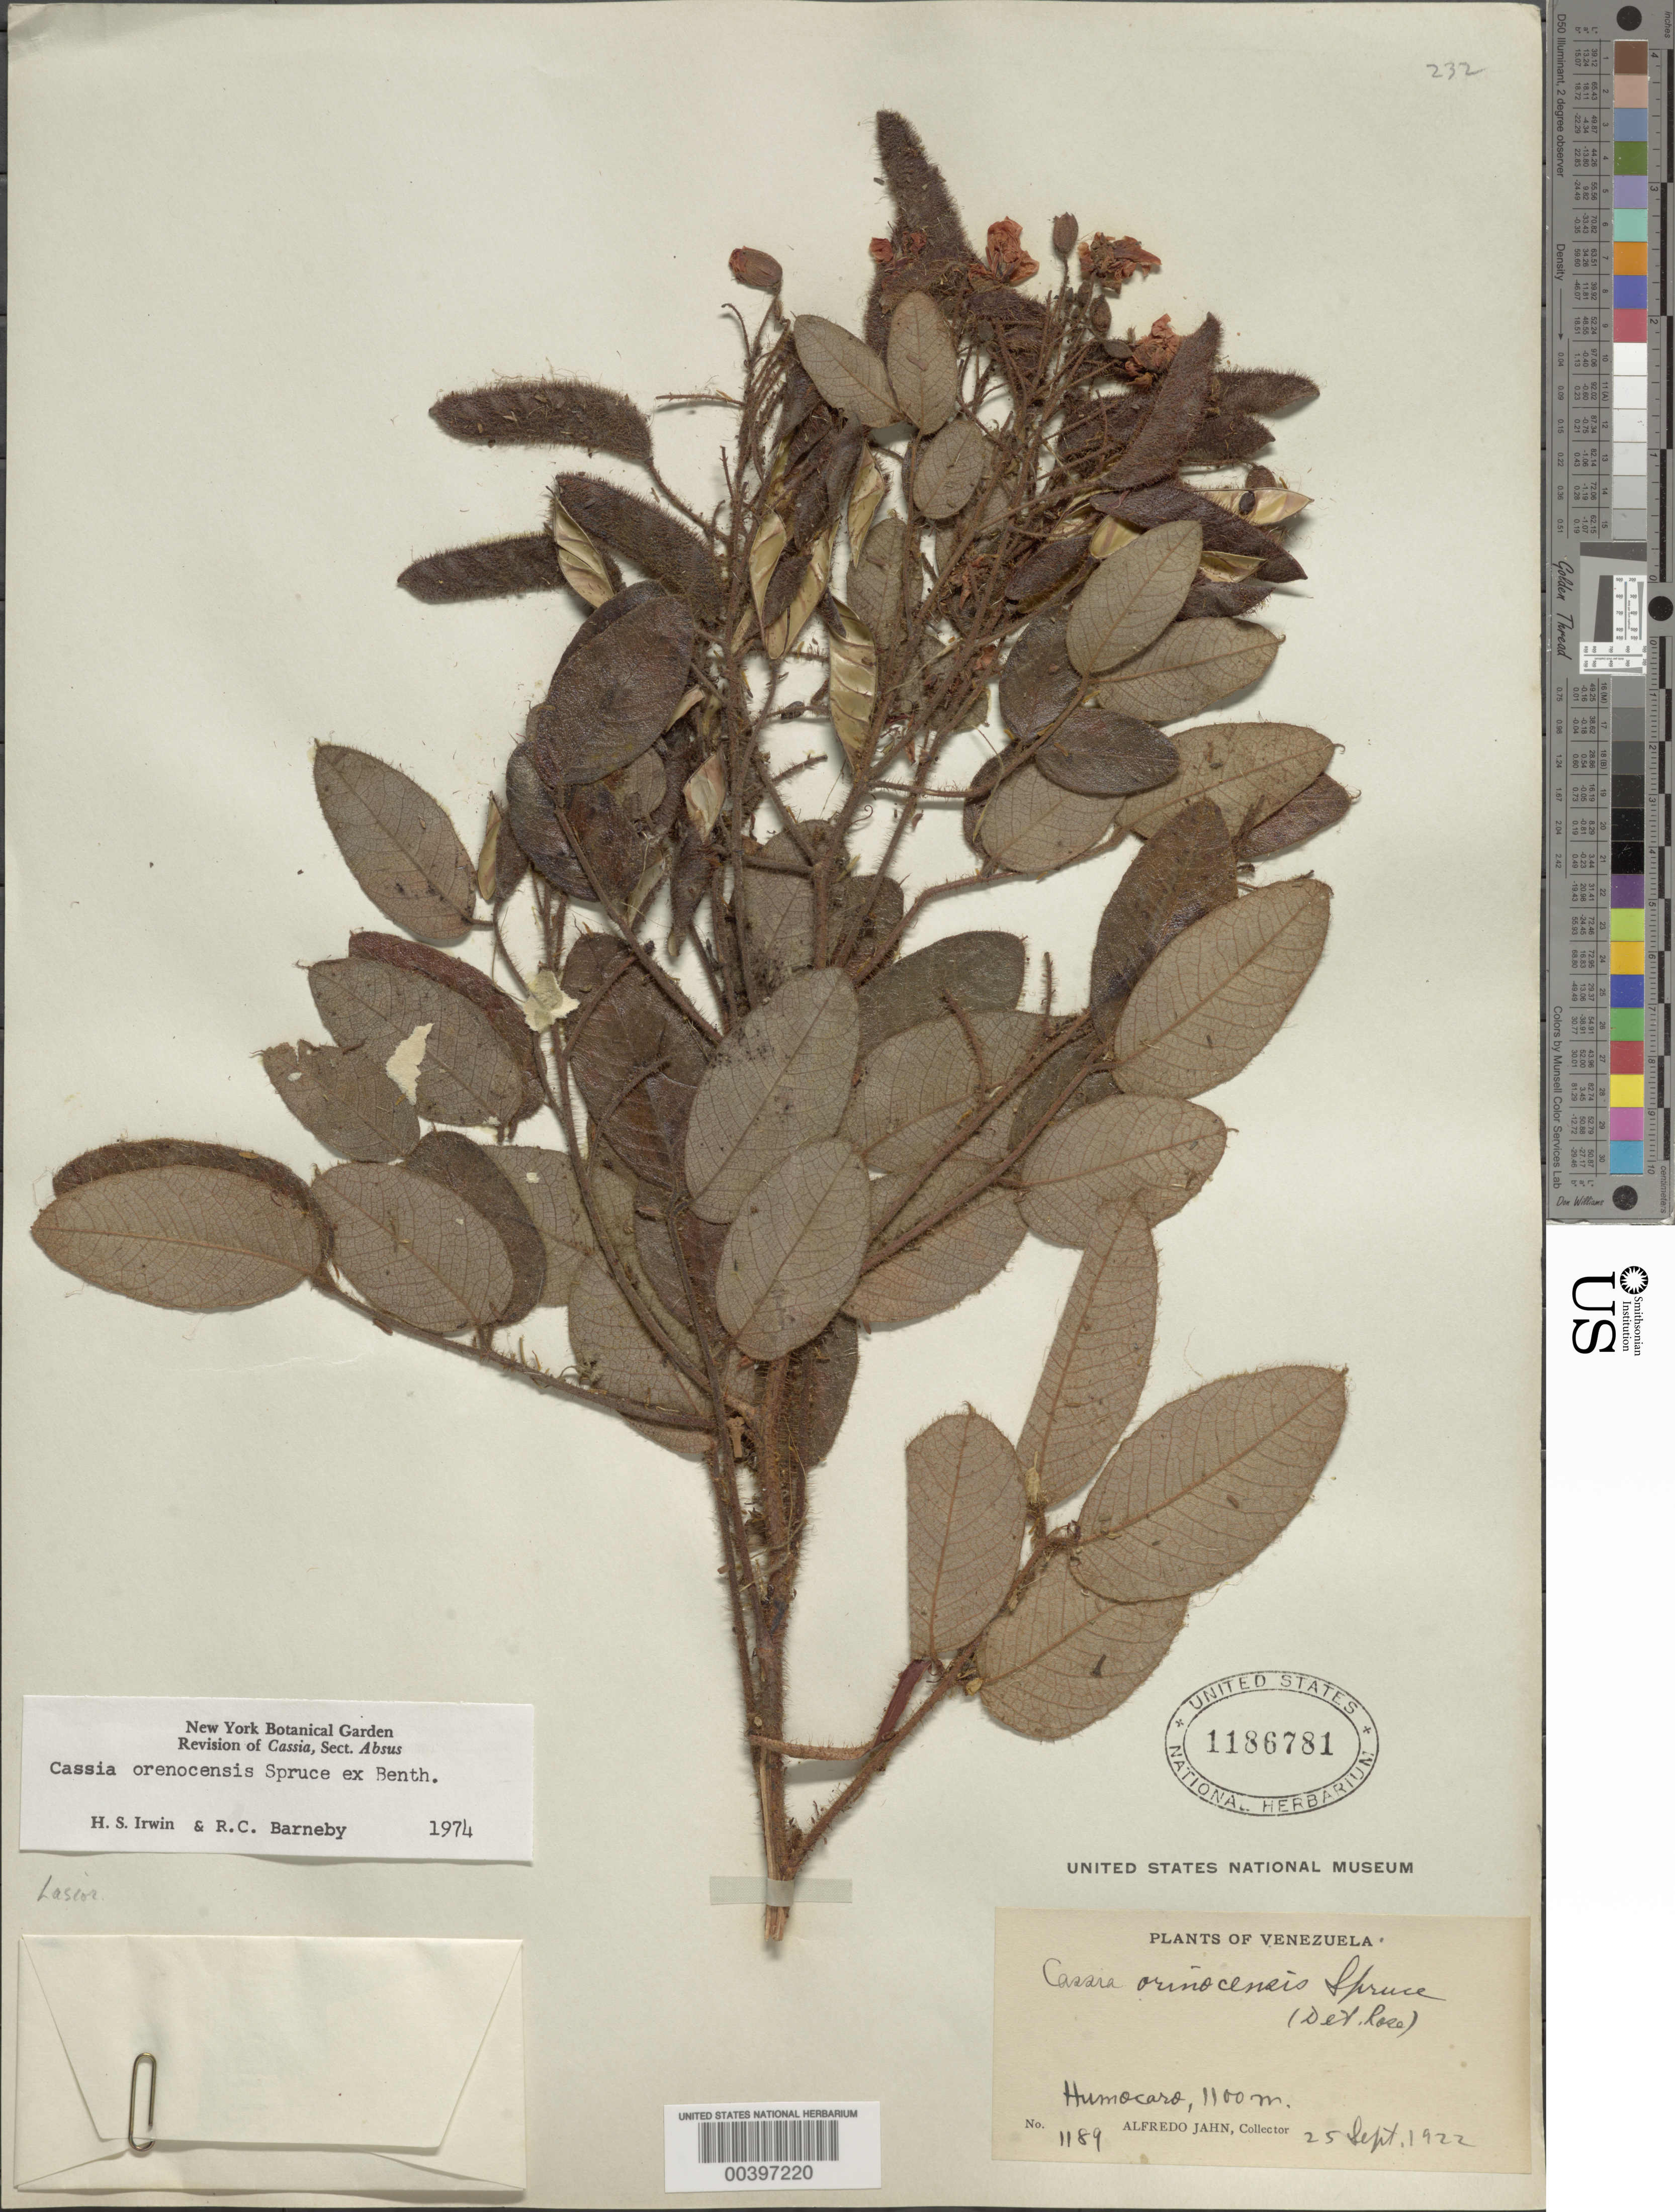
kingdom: Plantae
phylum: Tracheophyta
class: Magnoliopsida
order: Fabales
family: Fabaceae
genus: Chamaecrista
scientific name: Chamaecrista orenocensis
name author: (Spruce ex Benth.) H.S. Irwin & Barneby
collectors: A. Jahn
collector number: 1189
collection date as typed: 25 Sep 1922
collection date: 1922-09-25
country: Venezuela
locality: Humocaro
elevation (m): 1100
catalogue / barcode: US 1186781